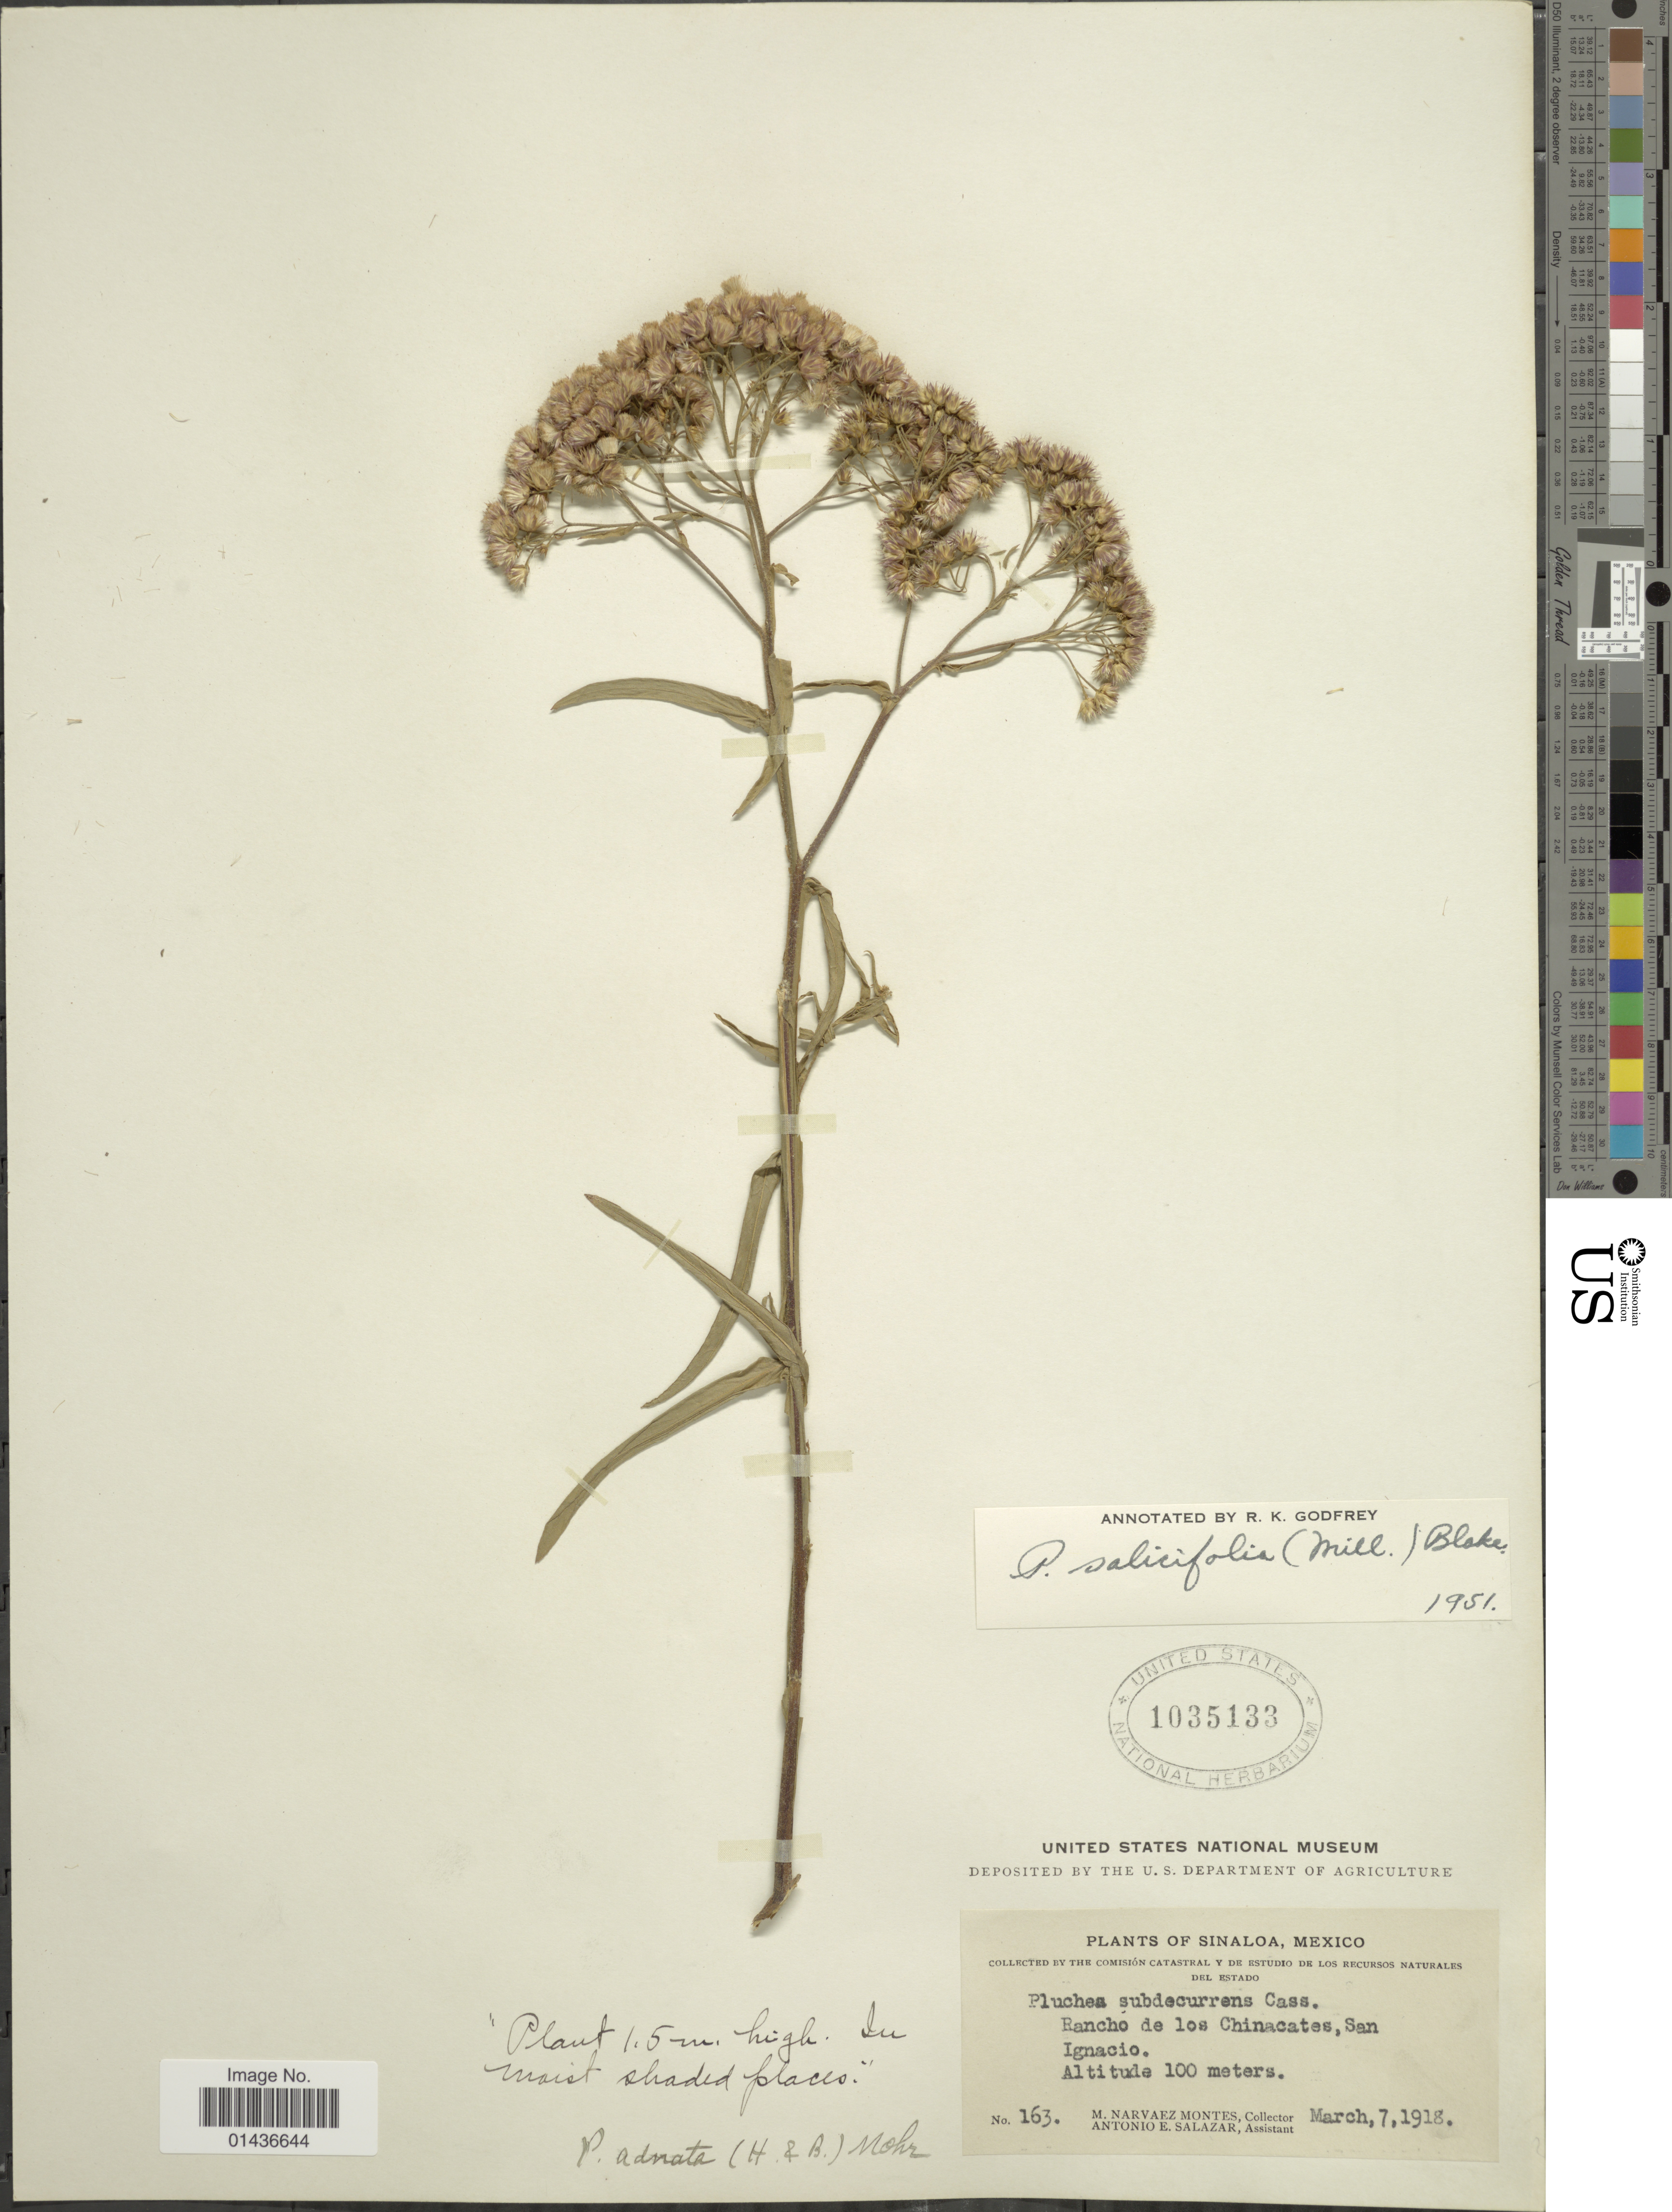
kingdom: Plantae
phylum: Tracheophyta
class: Magnoliopsida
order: Asterales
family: Asteraceae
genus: Pluchea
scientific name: Pluchea salicifolia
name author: (Mill.) S.F. Blake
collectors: M. Narvaez-Montes & A. E. Salazar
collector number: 163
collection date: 1918-03-07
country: Mexico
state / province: Sinaloa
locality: Rancho de los Chinacates, San Ignacio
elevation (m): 100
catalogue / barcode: US 1035133